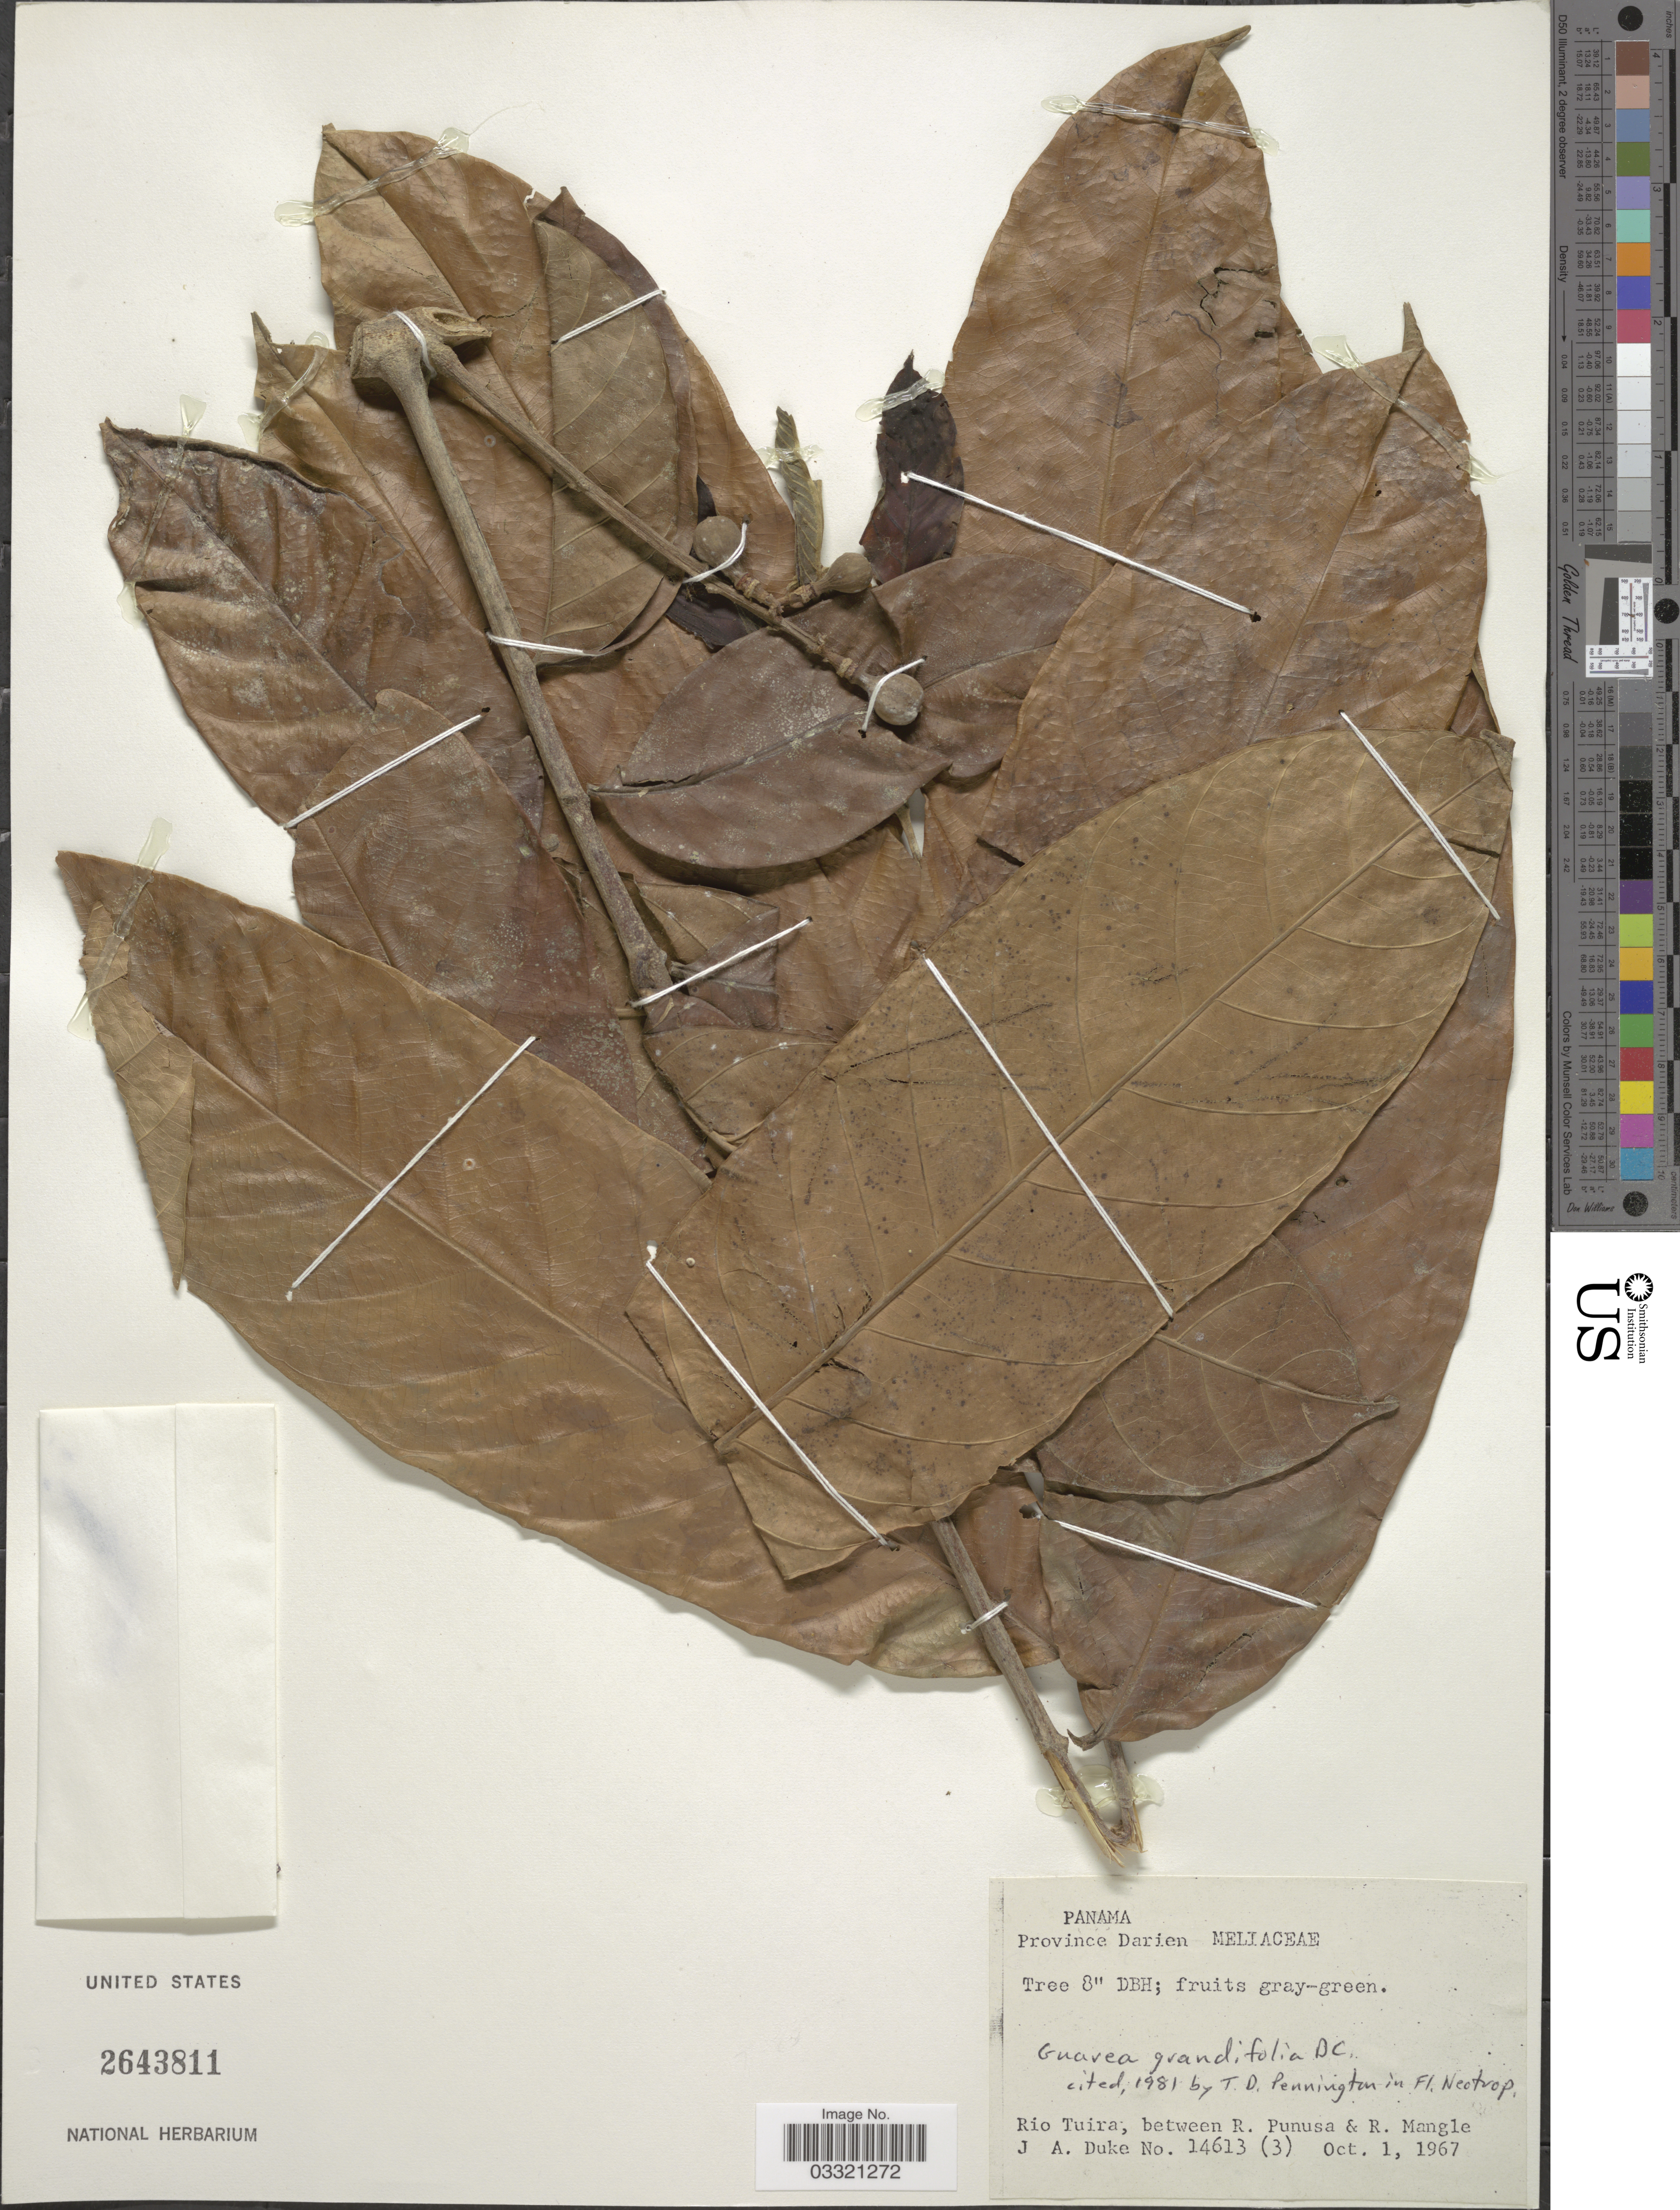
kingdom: Plantae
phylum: Tracheophyta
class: Magnoliopsida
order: Sapindales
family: Meliaceae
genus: Guarea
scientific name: Guarea grandifolia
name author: DC.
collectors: J. A. Duke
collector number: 14613 (3)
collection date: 1967-10-01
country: Panama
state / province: Darién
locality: Rio Tuira, between R. Punusa & R. Mangle.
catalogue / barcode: US 2643811